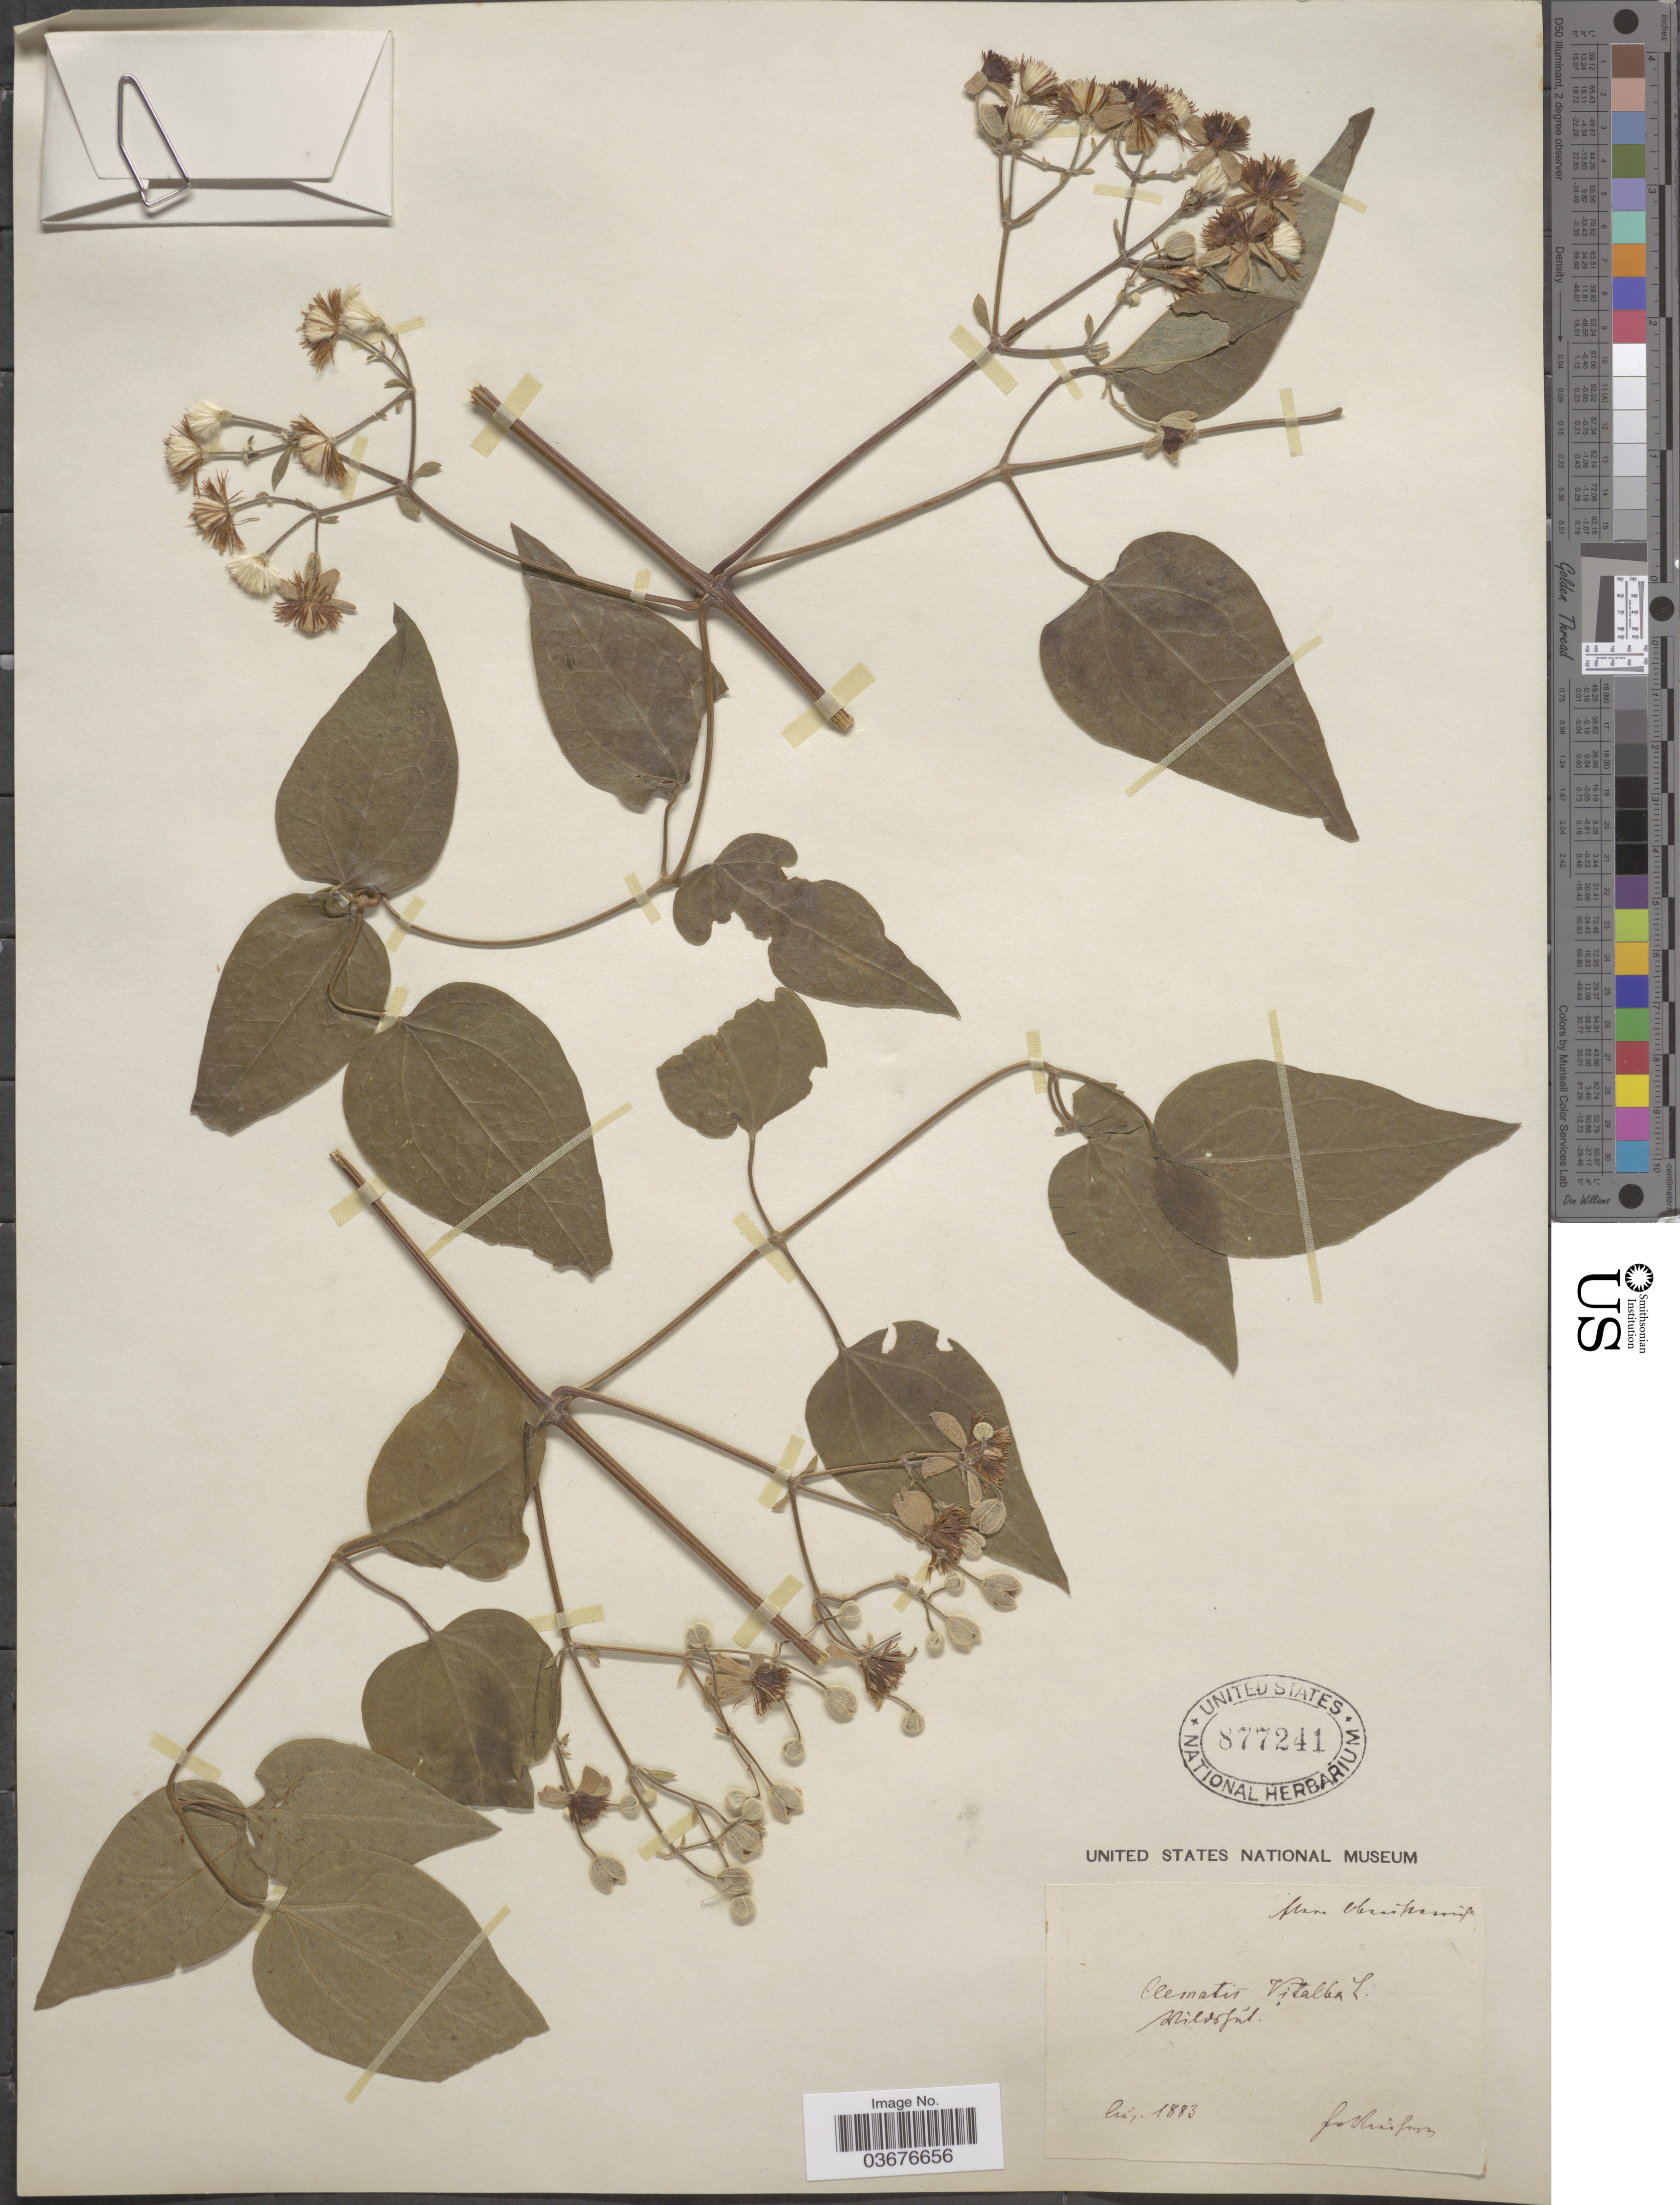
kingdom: Plantae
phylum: Tracheophyta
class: Magnoliopsida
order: Ranunculales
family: Ranunculaceae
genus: Clematis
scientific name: Clematis vitalba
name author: L.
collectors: F. Vierhapper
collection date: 1883-08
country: Austria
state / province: Oberosterreich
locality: Flora Oberösterreich, Wildshut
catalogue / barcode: US 877241